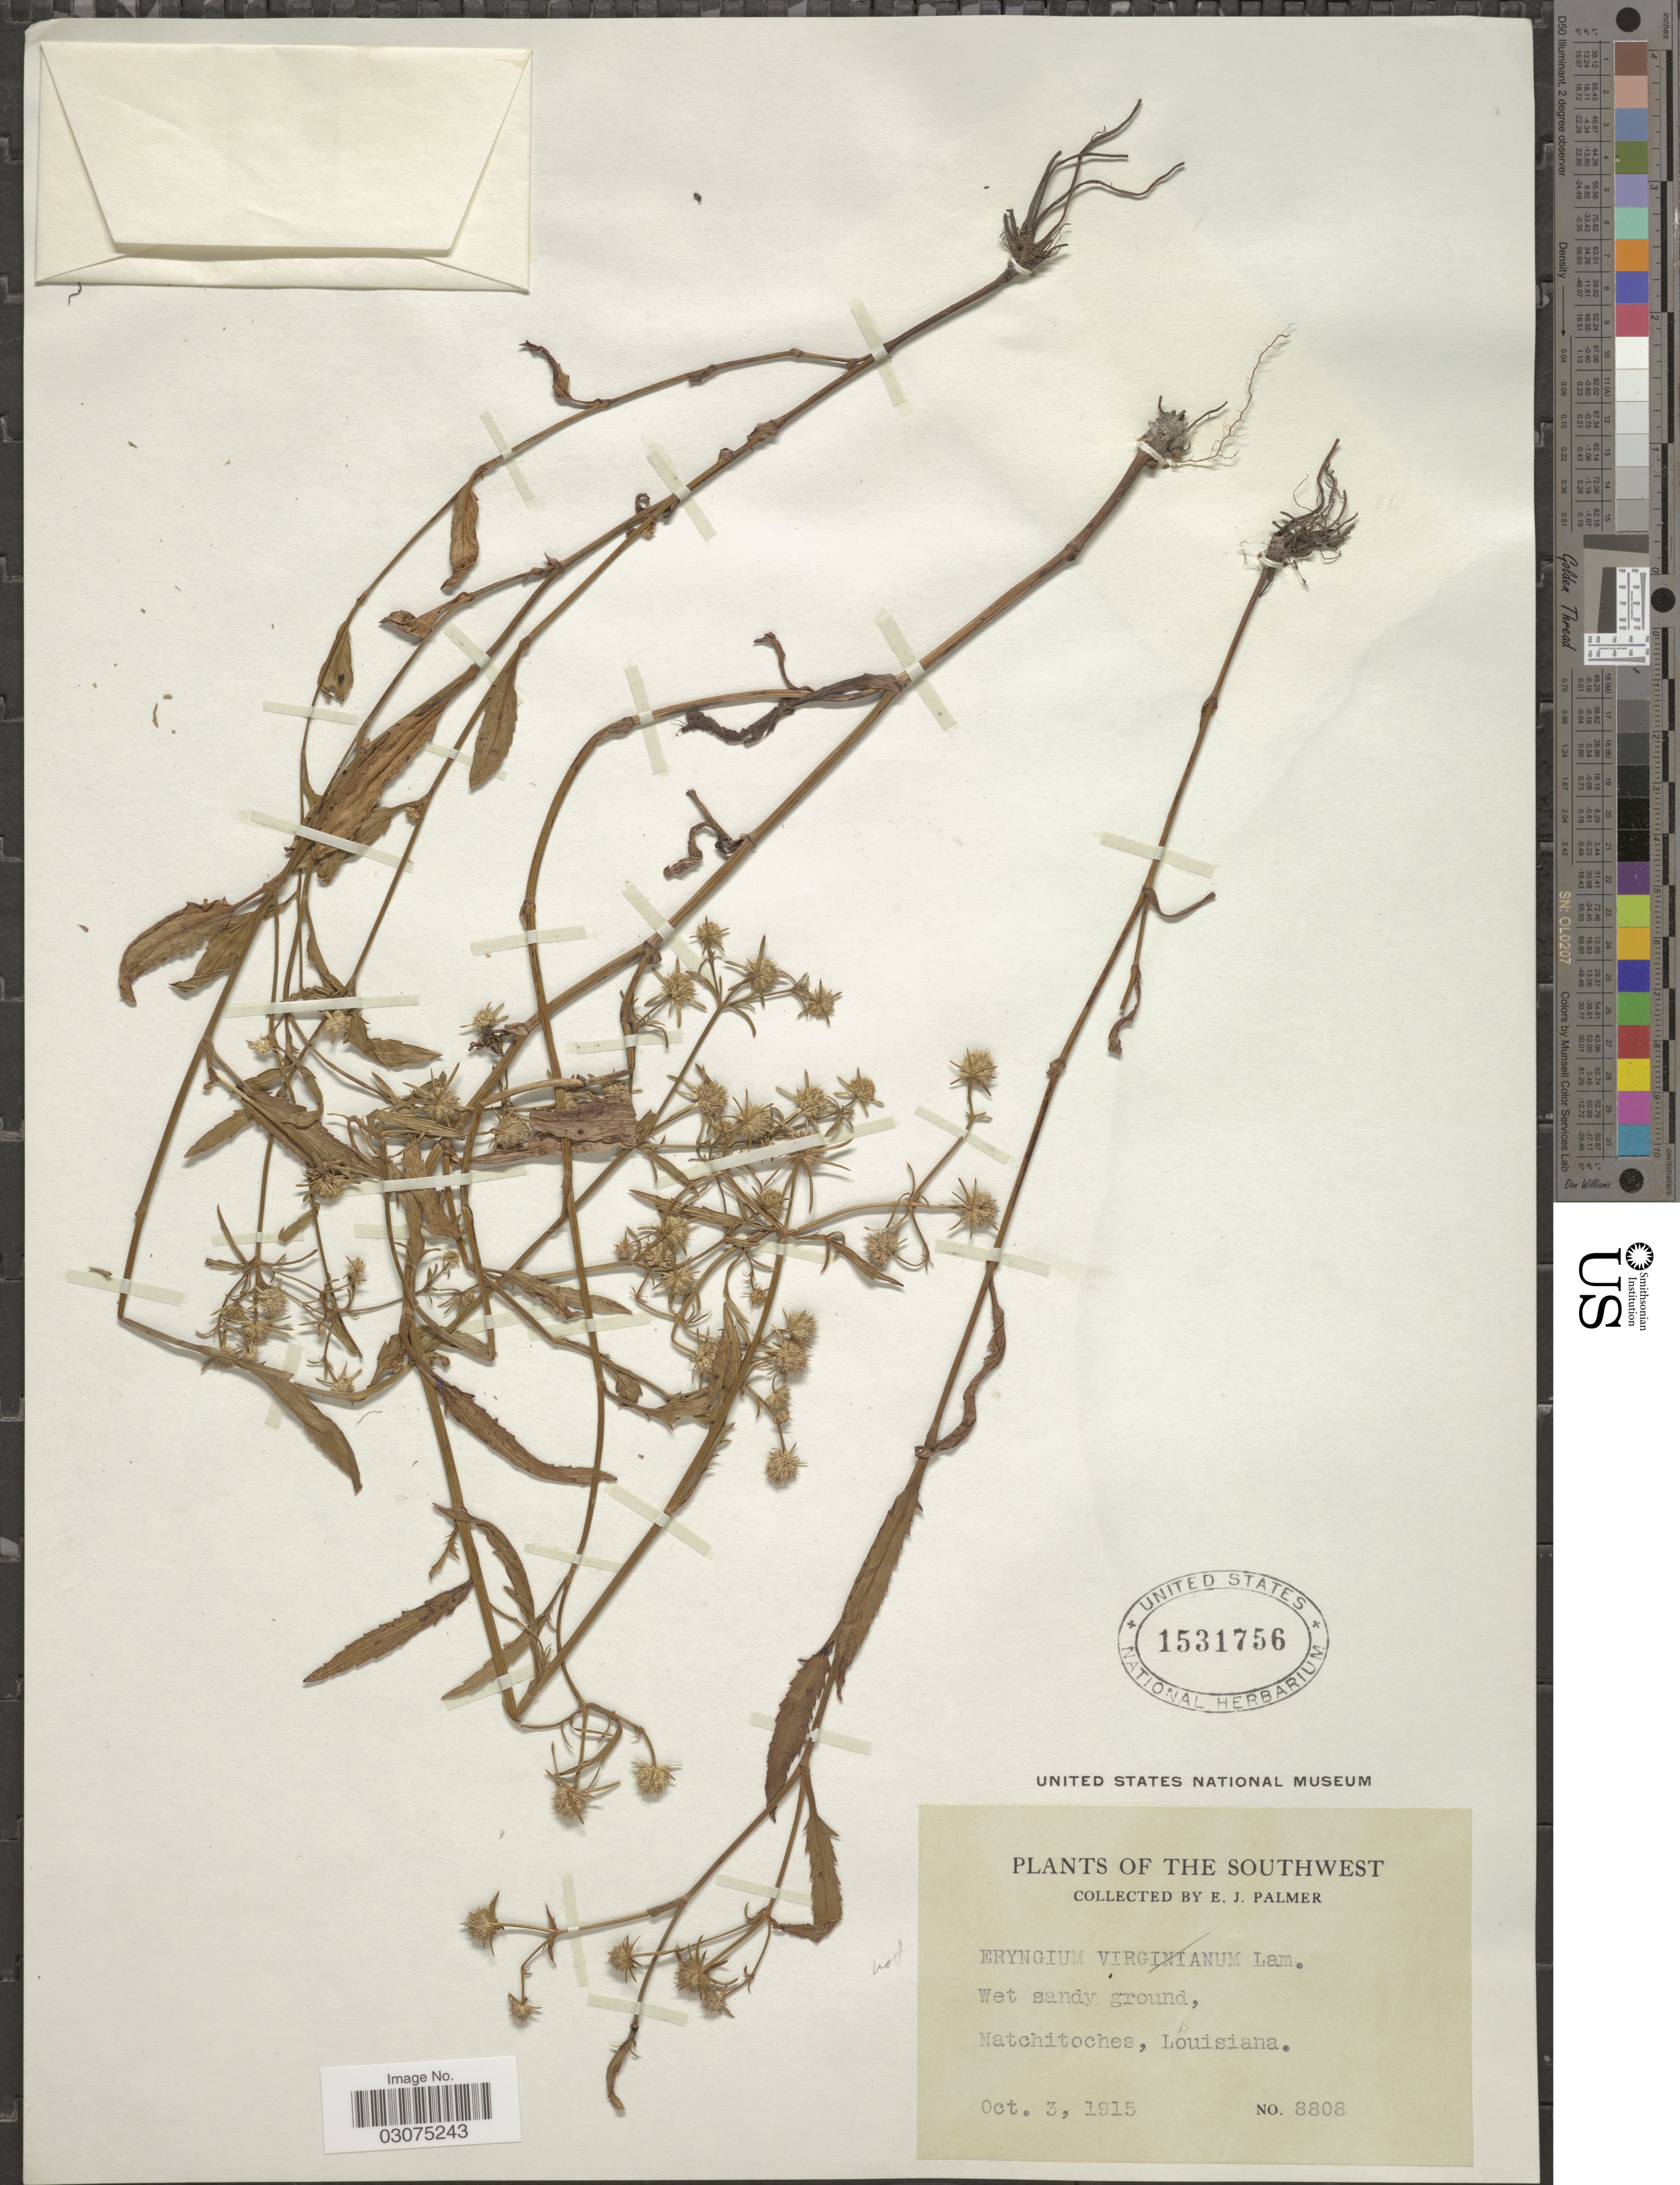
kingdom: Plantae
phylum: Tracheophyta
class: Magnoliopsida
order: Apiales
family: Apiaceae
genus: Eryngium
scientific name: Eryngium bourgatii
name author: Gouan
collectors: E. J. Palmer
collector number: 8808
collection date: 1915-10-03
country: United States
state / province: Louisiana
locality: The Southwest. Natchitoches.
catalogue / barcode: US 1531756